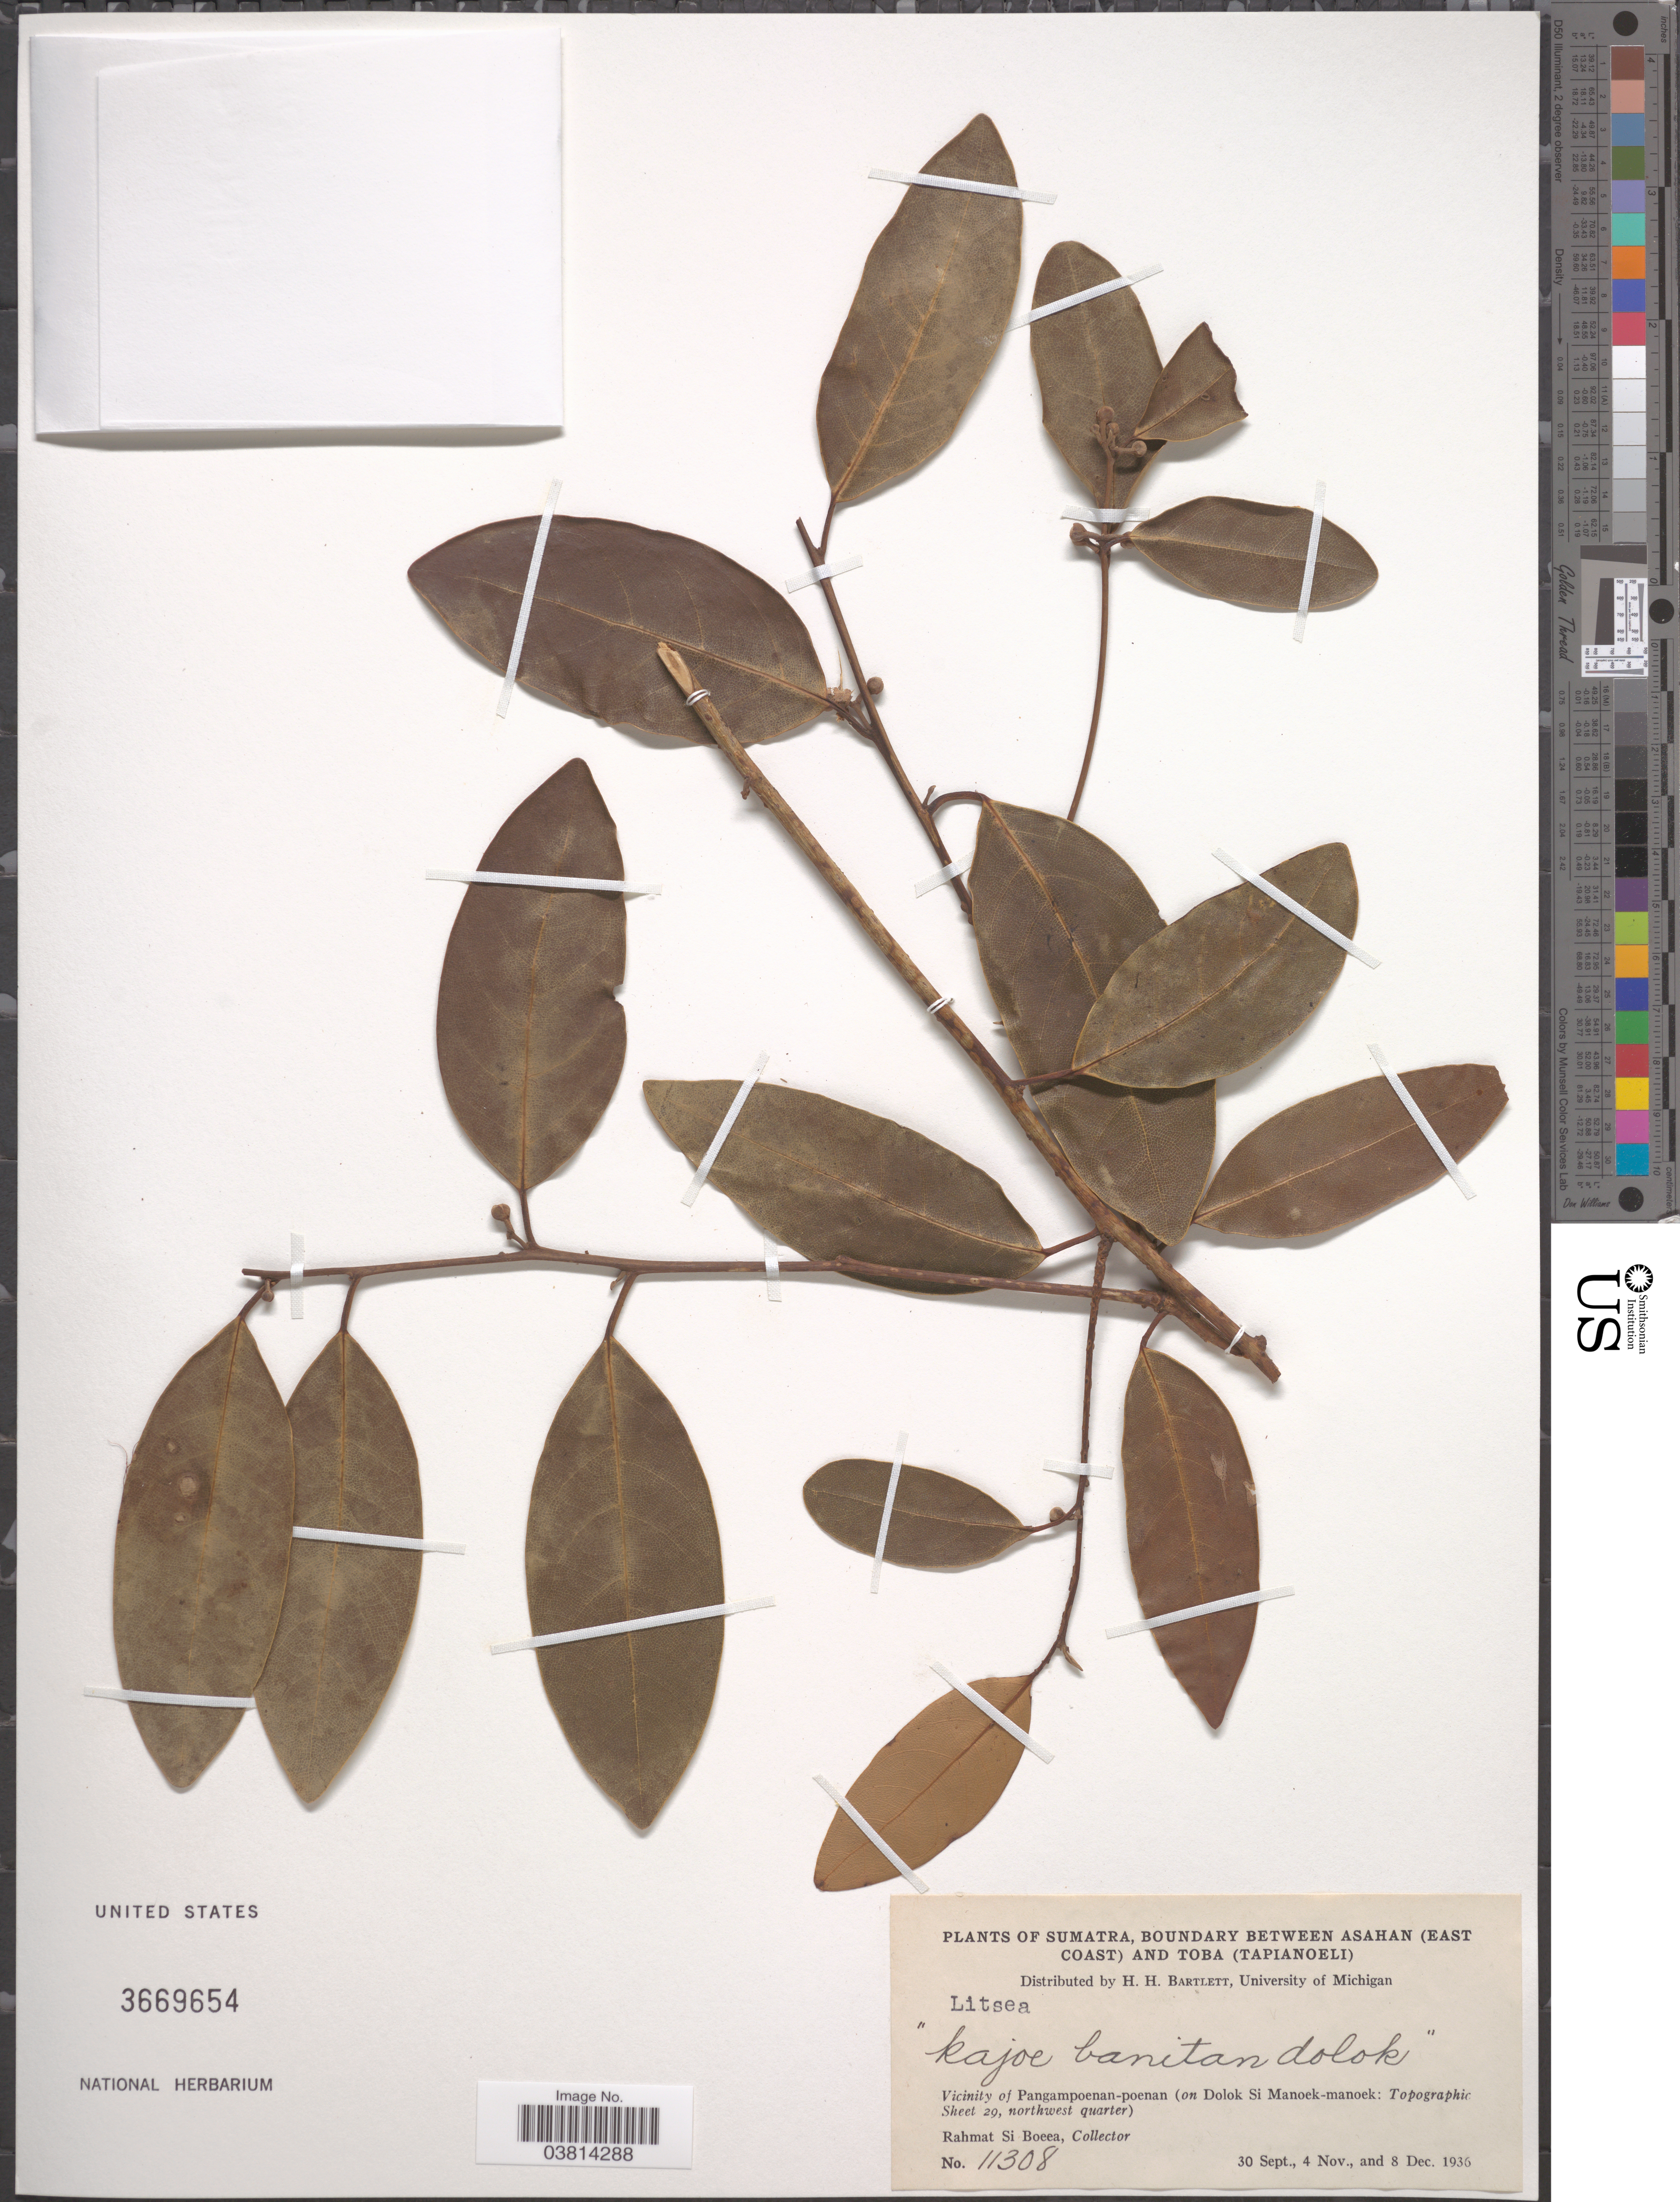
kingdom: Plantae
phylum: Tracheophyta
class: Magnoliopsida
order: Laurales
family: Lauraceae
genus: Litsea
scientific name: Litsea sp.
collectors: Rahmat Si Boeea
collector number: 11308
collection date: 1936-09-30/1936-12-08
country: Indonesia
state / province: Sumatra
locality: Boundary between Asahan (East Coast) and Toba (Tapianoeli). Vicinity of Pangampoenan-poenan (on Dolok Si Manoek-manoek: Topographic Sheet 29, northwest quarter).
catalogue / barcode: US 3669654